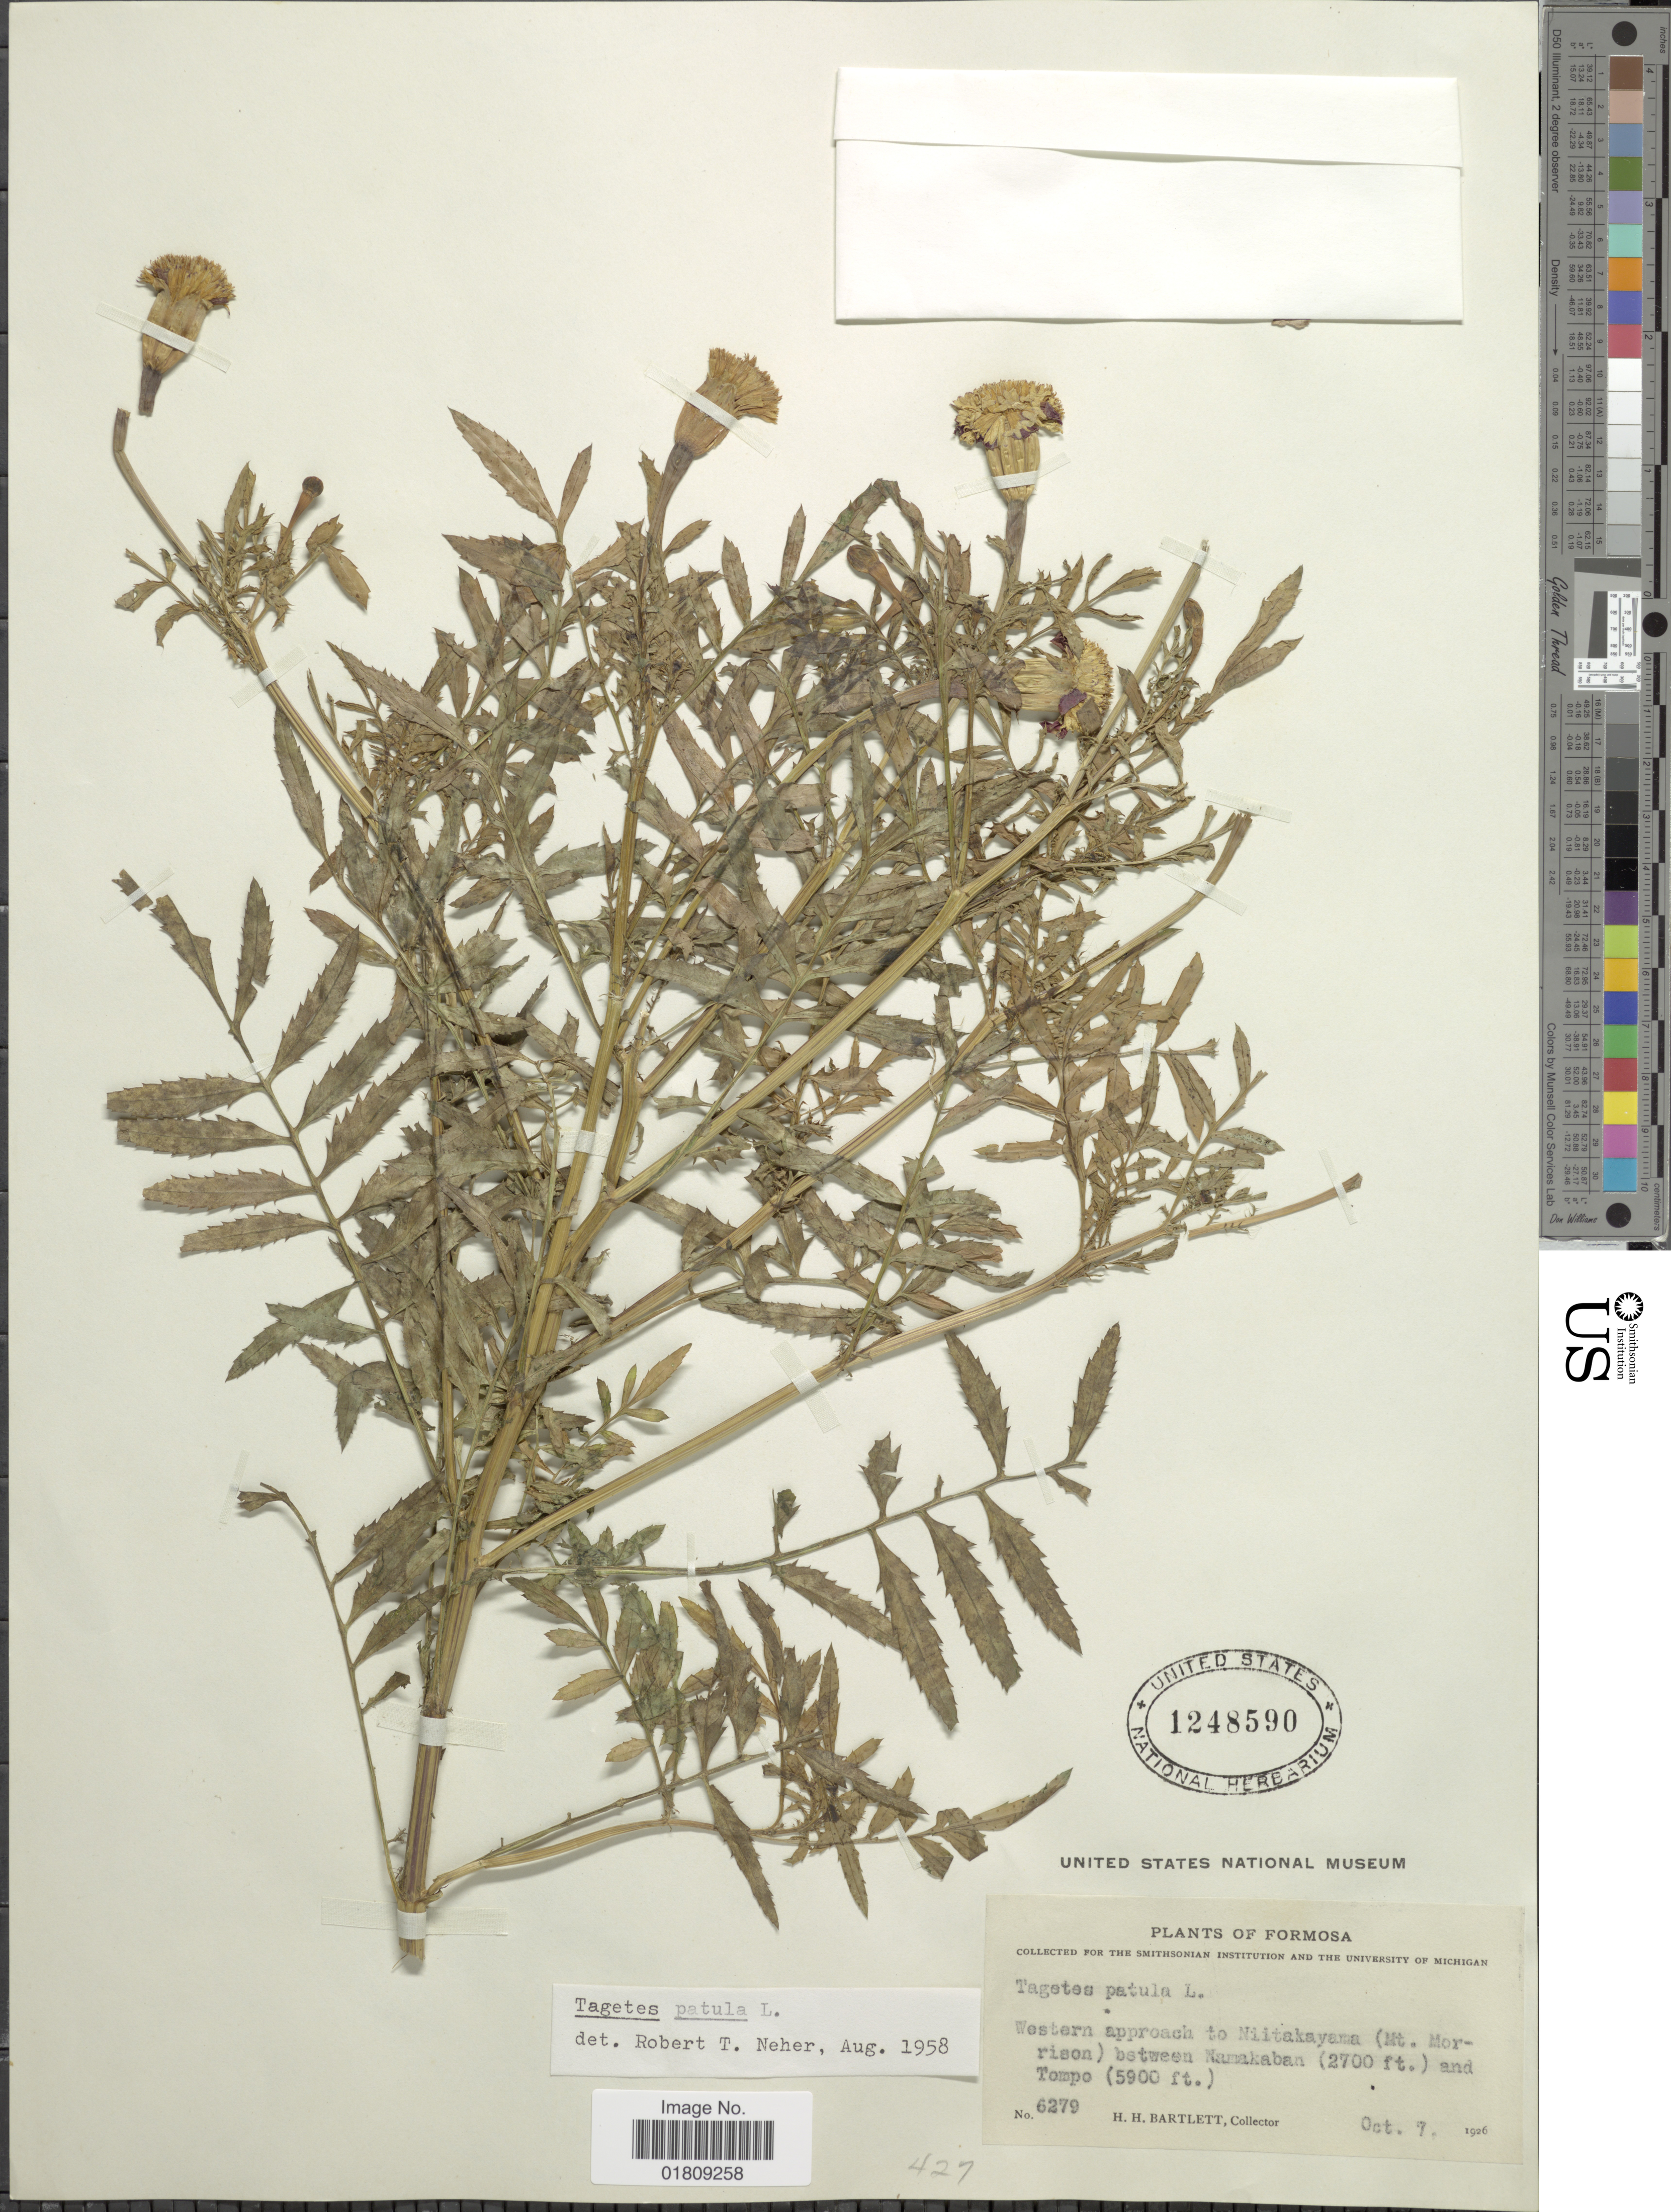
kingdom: Plantae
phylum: Tracheophyta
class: Magnoliopsida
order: Asterales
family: Asteraceae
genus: Tagetes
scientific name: Tagetes patula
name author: L.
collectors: H. H. Bartlett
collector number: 6279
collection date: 1926-10-07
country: Taiwan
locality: Formosa, western approach to Niitakayama (Mt. Morison) between Namakaban and Tompo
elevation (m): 823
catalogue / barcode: US 1248590